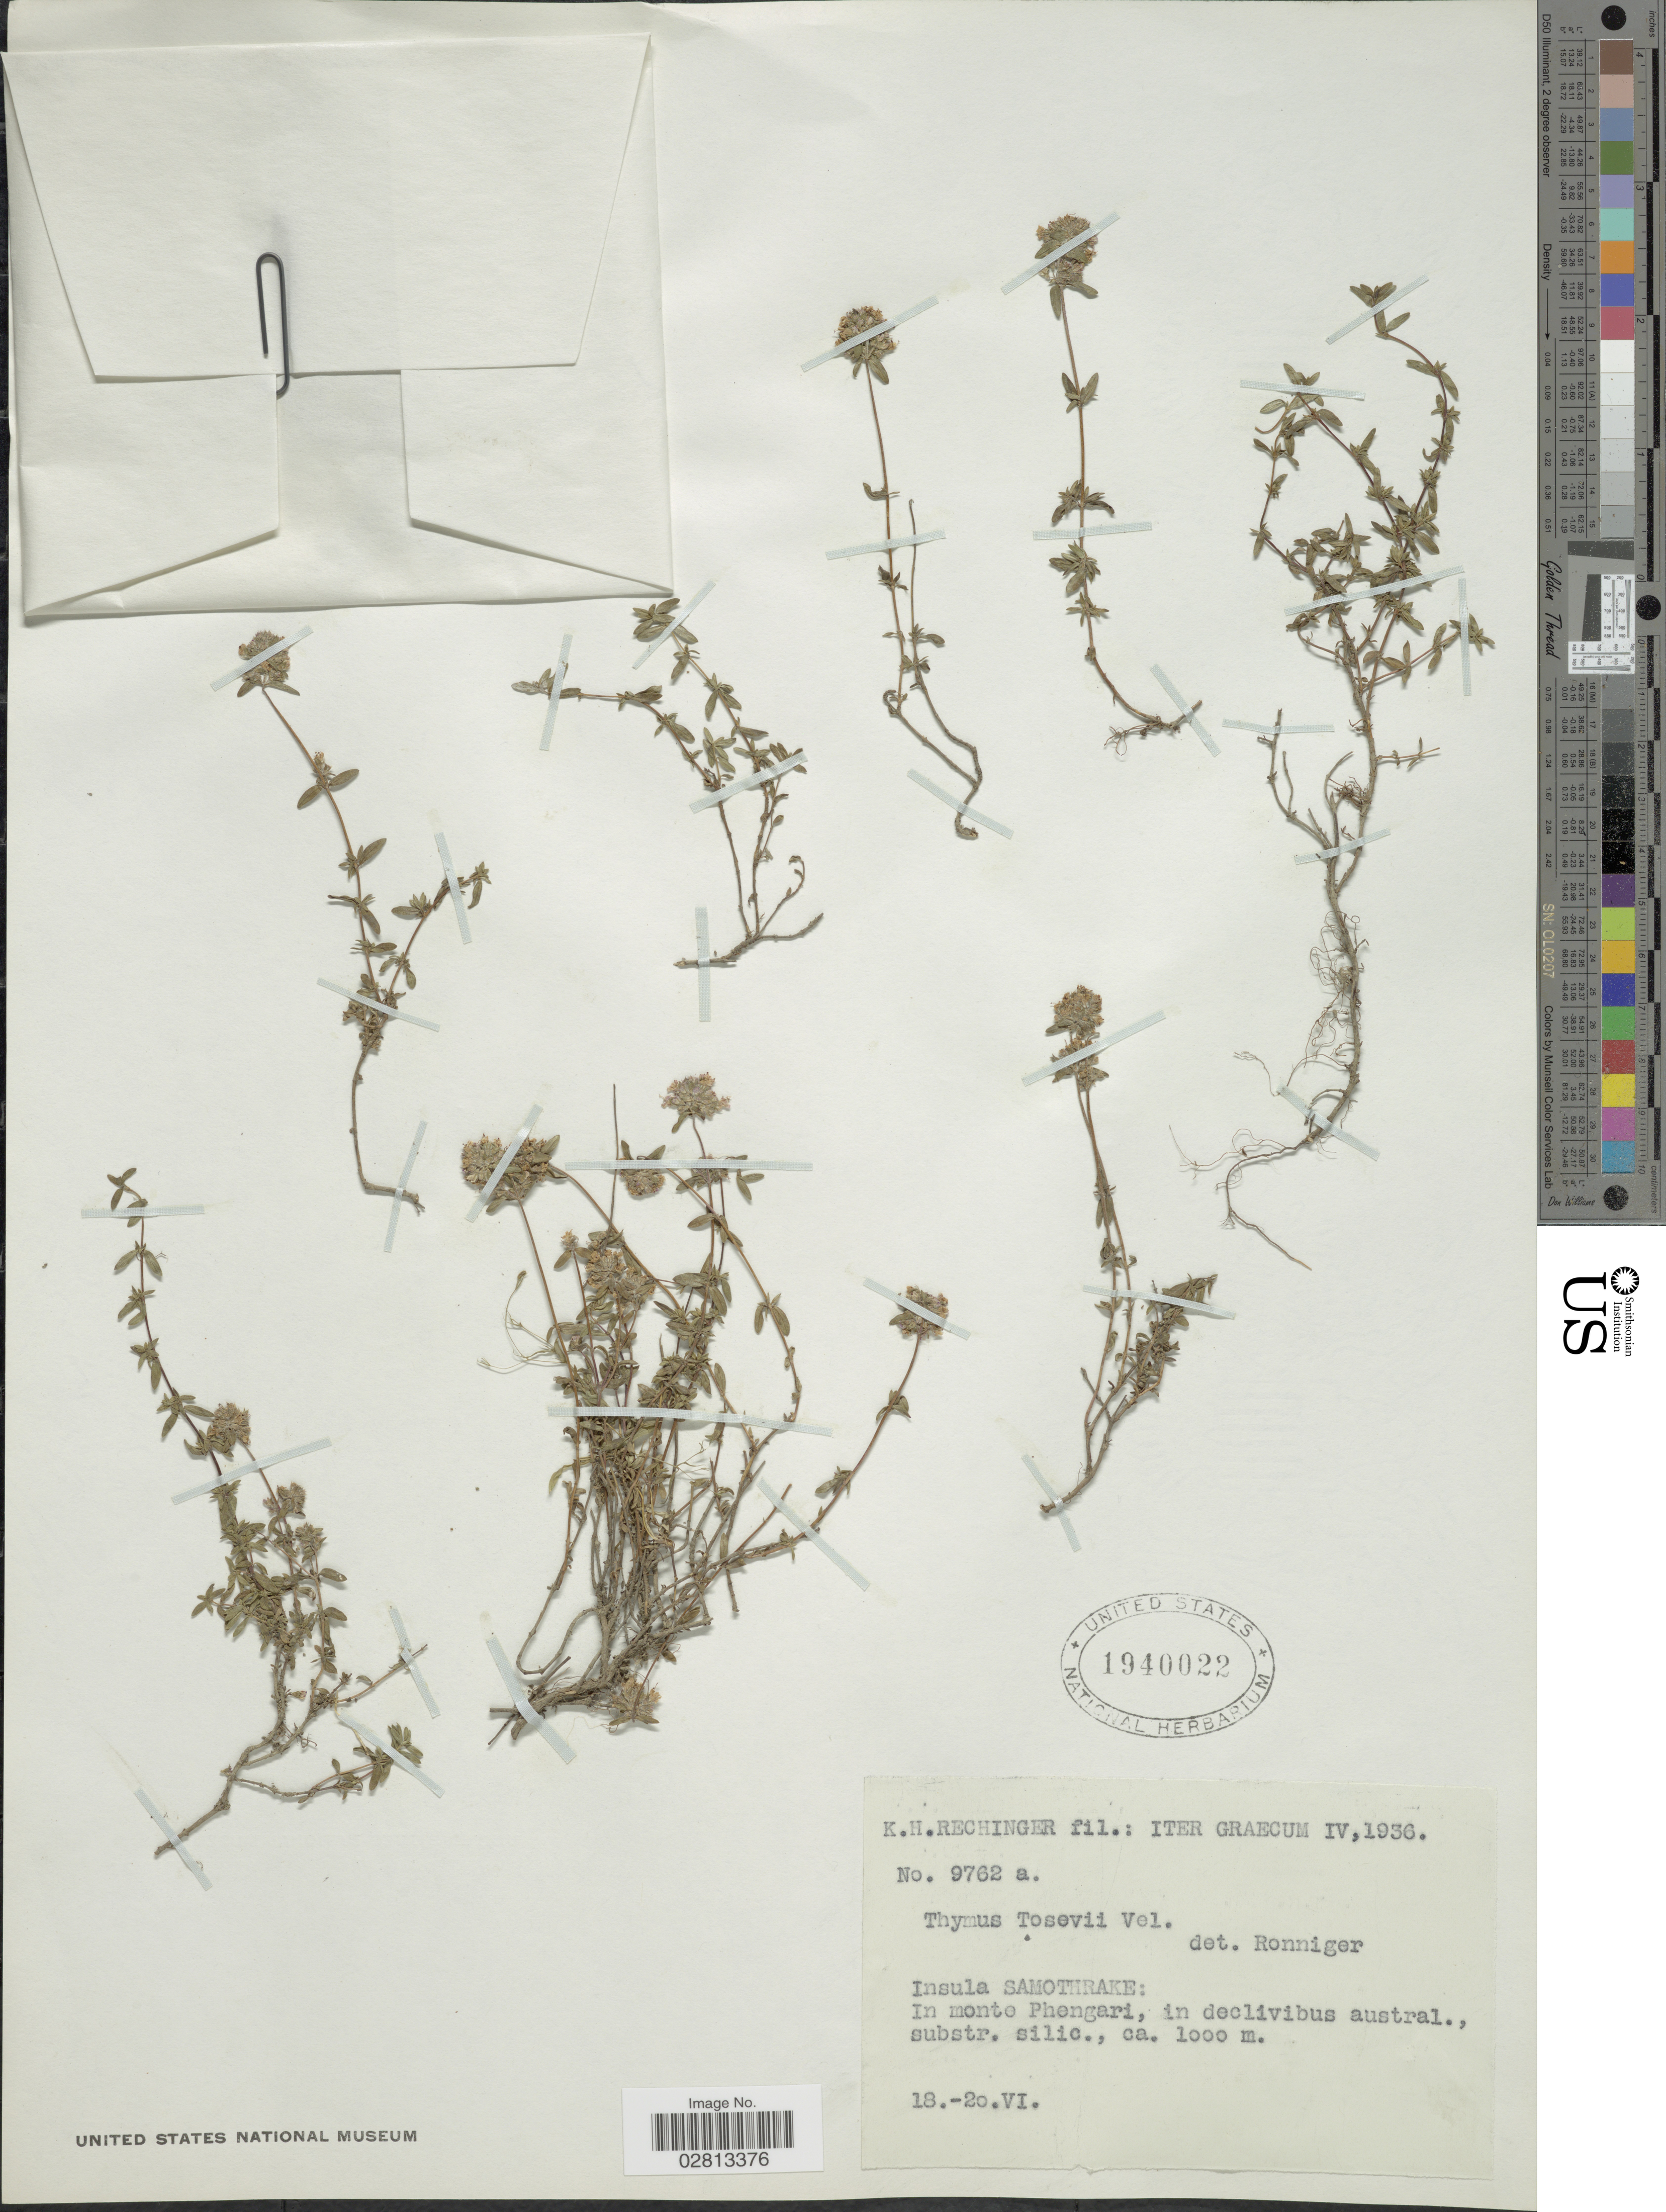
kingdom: Plantae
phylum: Tracheophyta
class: Magnoliopsida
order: Lamiales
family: Lamiaceae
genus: Thymus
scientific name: Thymus tosevii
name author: Velen.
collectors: K. H. Rechinger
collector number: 9762a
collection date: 1936-06-18/1936-06-20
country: Greece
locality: Insula Samothrake: In monte Phengari, in declivibus austral., substr. silic.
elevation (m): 1000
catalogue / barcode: US 1940022